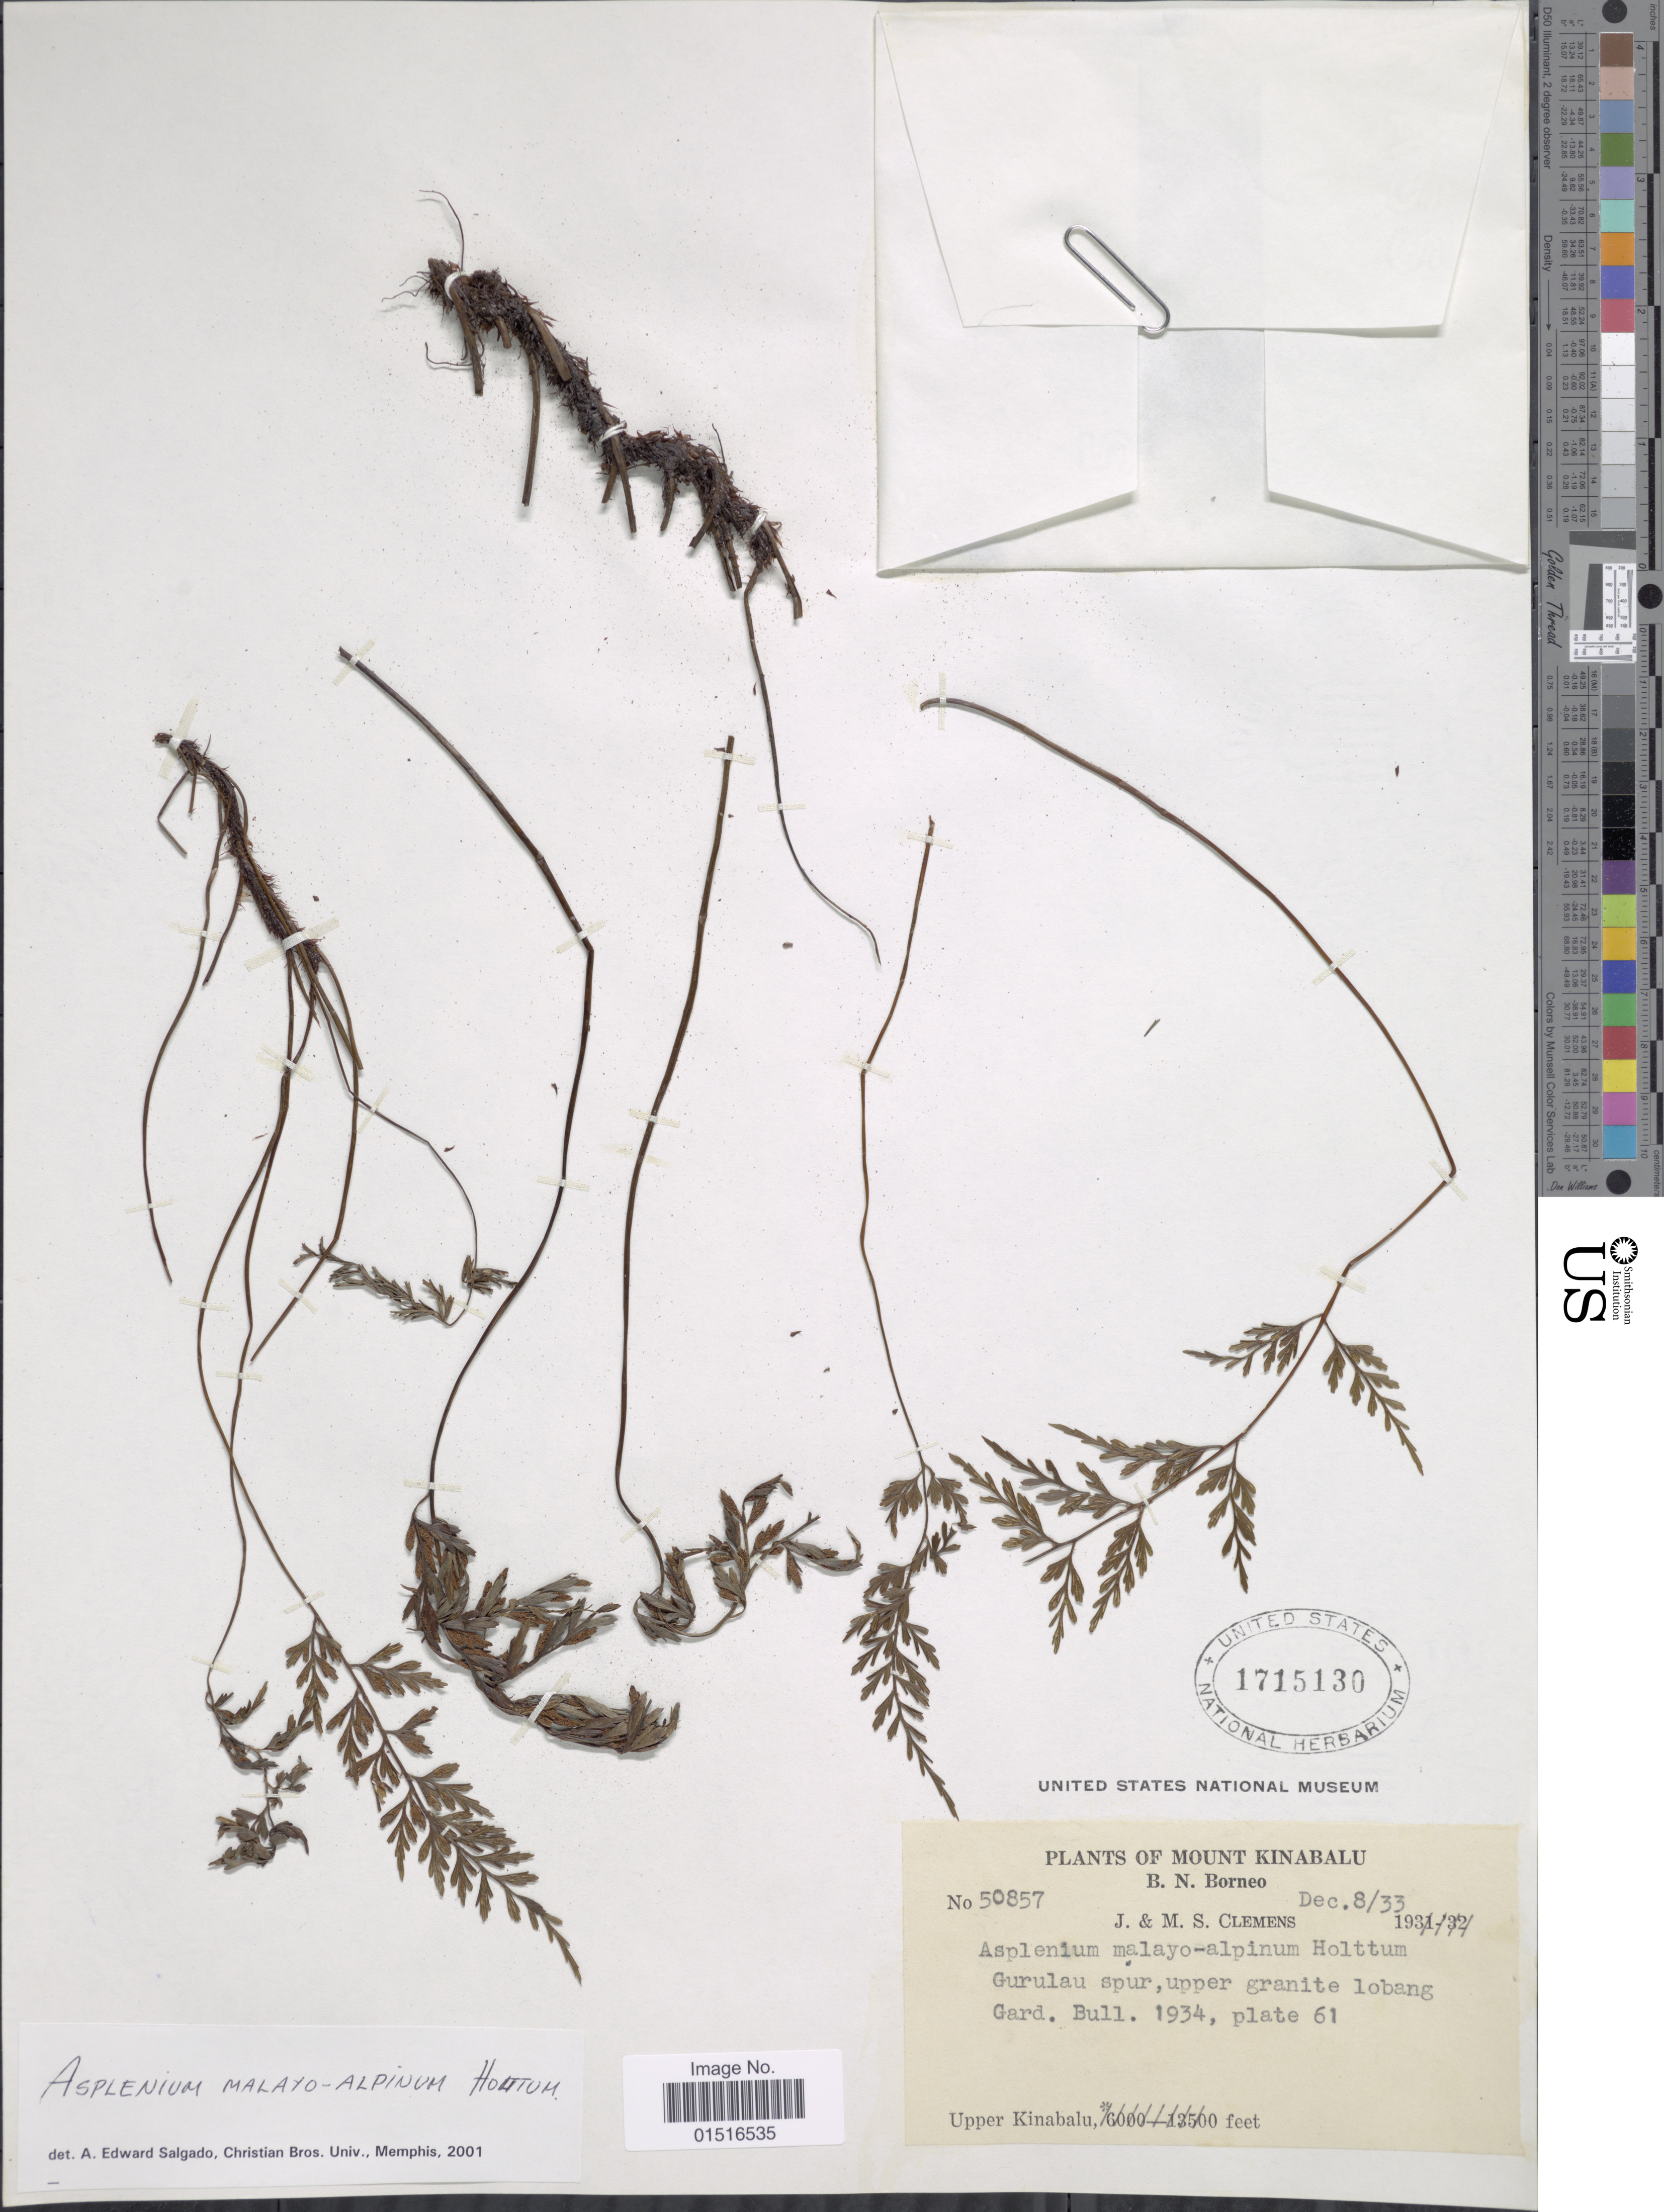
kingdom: Plantae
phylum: Tracheophyta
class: Polypodiopsida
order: Polypodiales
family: Aspleniaceae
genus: Asplenium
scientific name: Asplenium malayo-alpinum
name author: Holttum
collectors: J. Clemens & M. S. Clemens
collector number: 50857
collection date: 1933-12-08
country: Malaysia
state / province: Sabah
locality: Mount Kinabalu, B.N. Borneo, Gurulau spur, upper granite lobang Gard. Bull., plate 61, Upper Kinabalu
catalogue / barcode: US 1715130